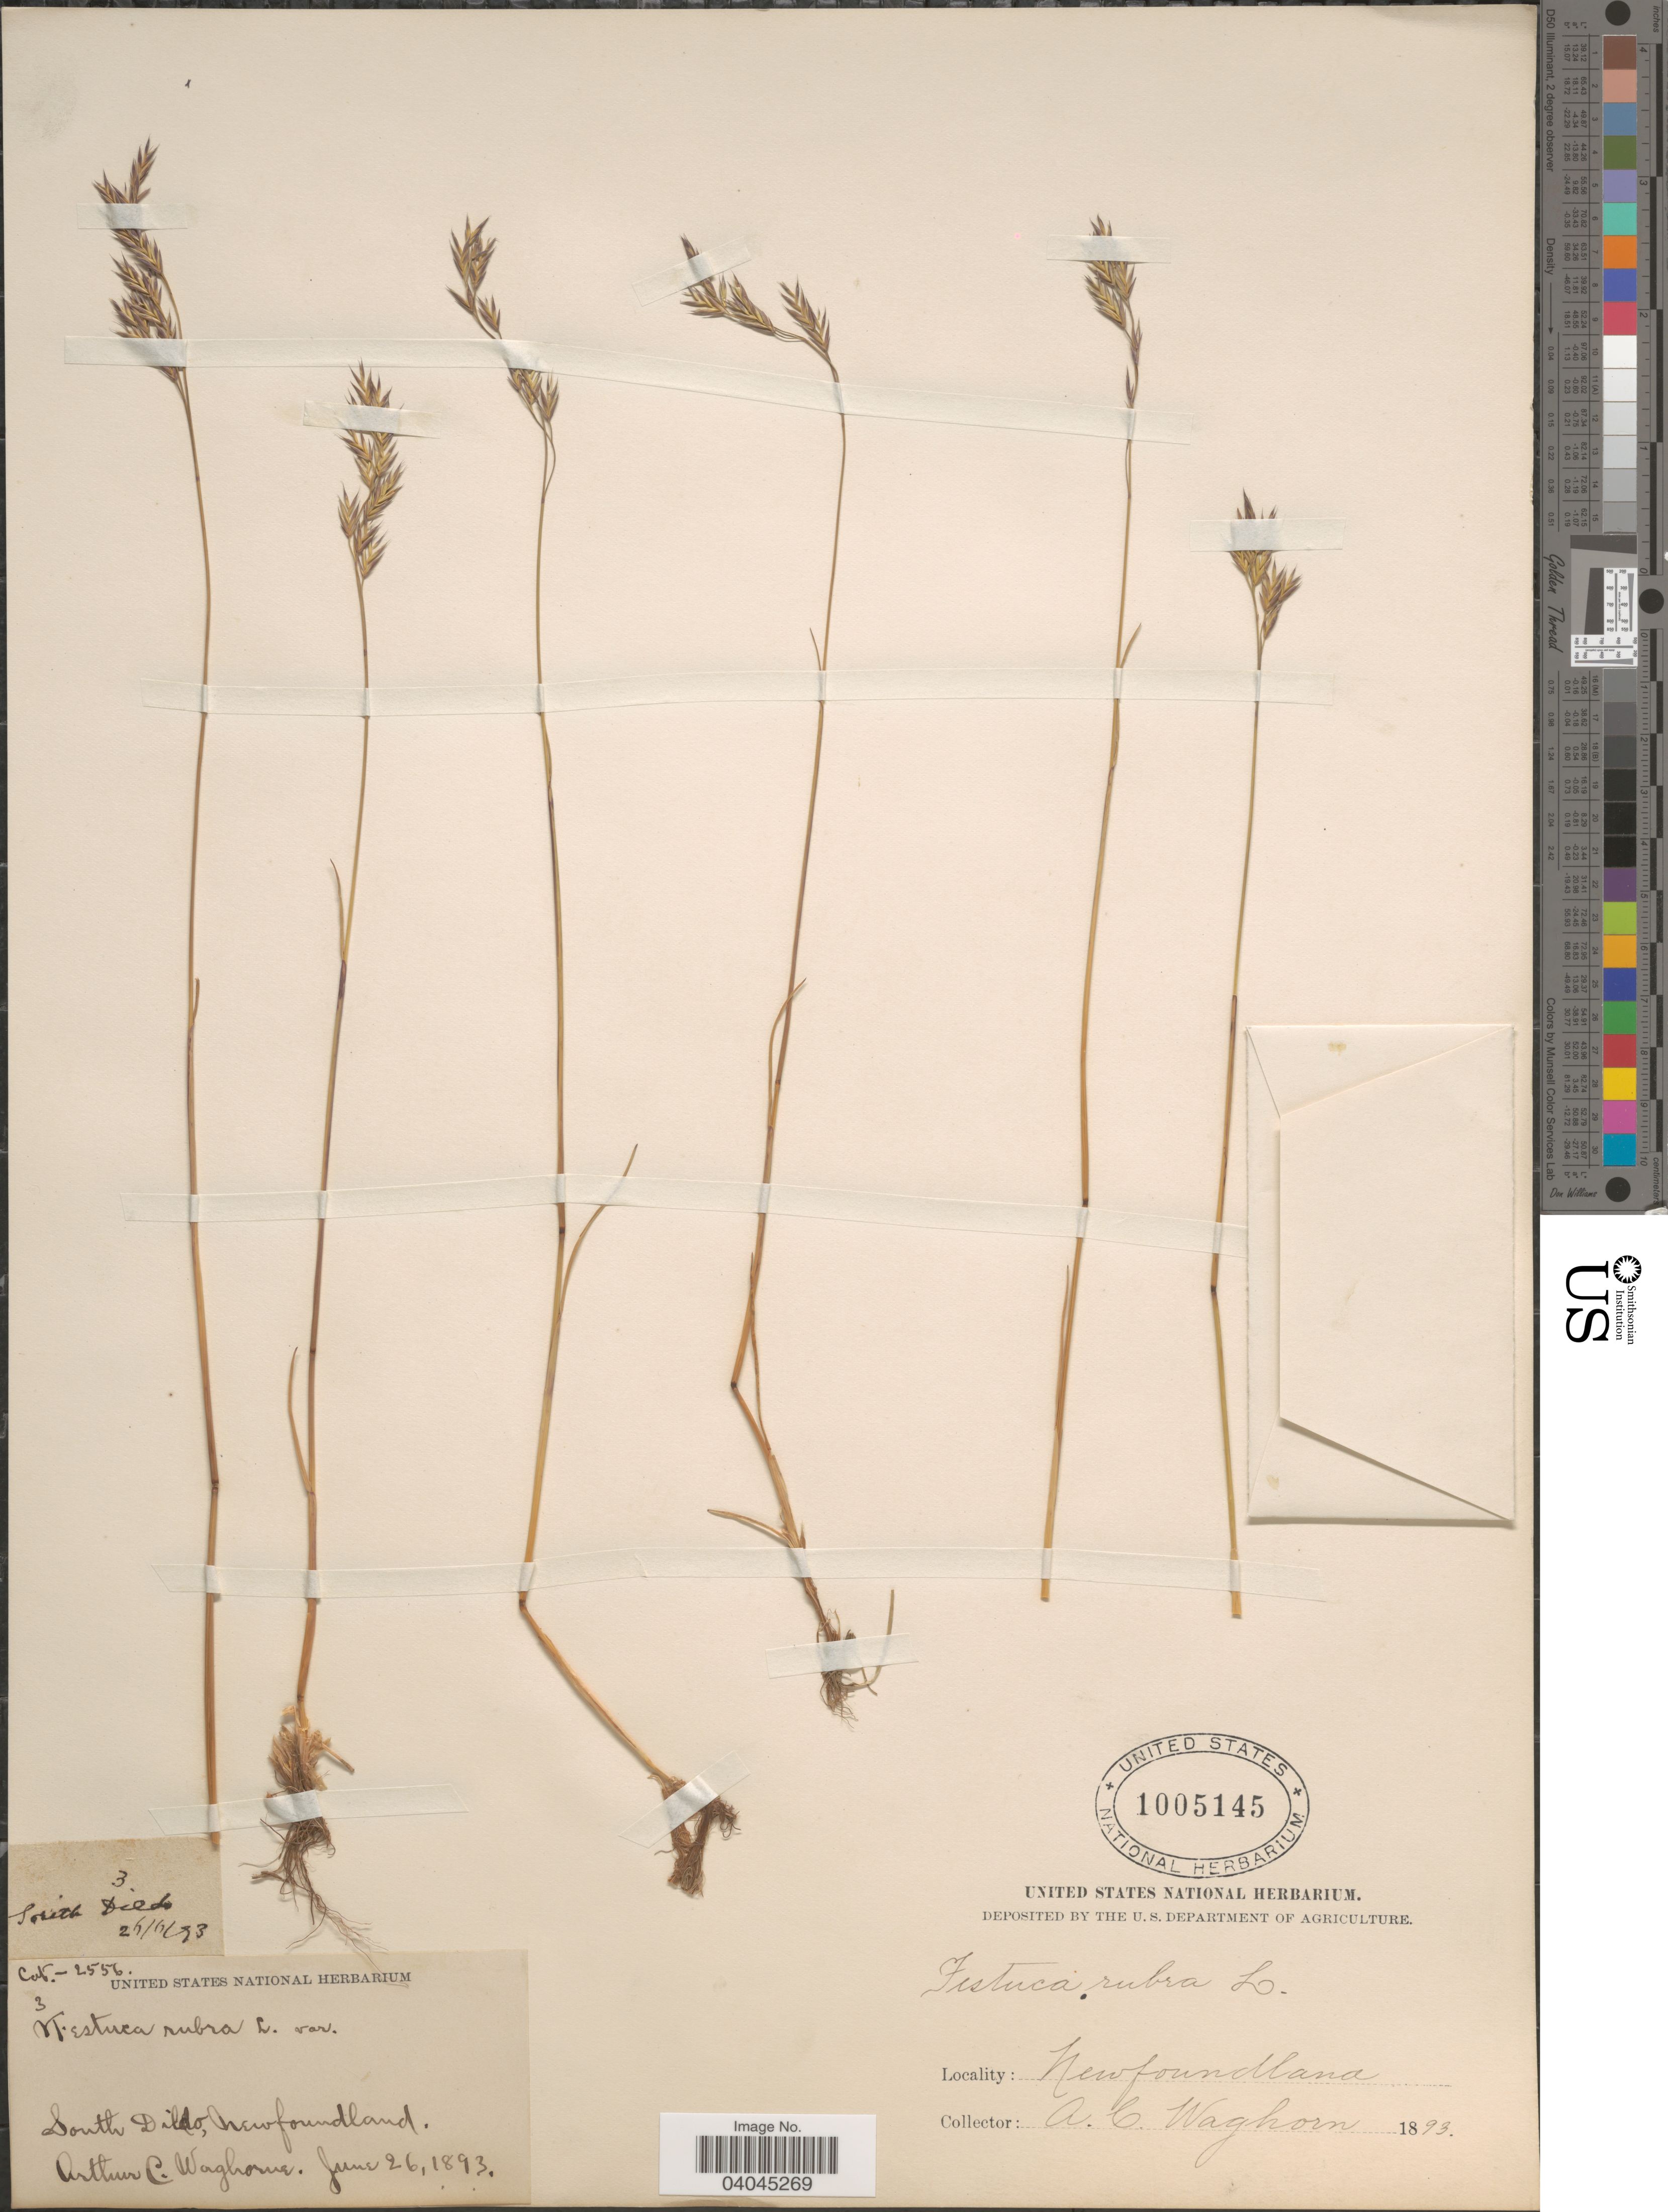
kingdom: Plantae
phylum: Tracheophyta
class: Liliopsida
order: Poales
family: Poaceae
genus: Festuca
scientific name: Festuca rubra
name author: L.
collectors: A. Waghorne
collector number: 3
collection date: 1893-06-26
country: Canada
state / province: Newfoundland and Labrador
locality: South Dildo.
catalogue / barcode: US 1005145